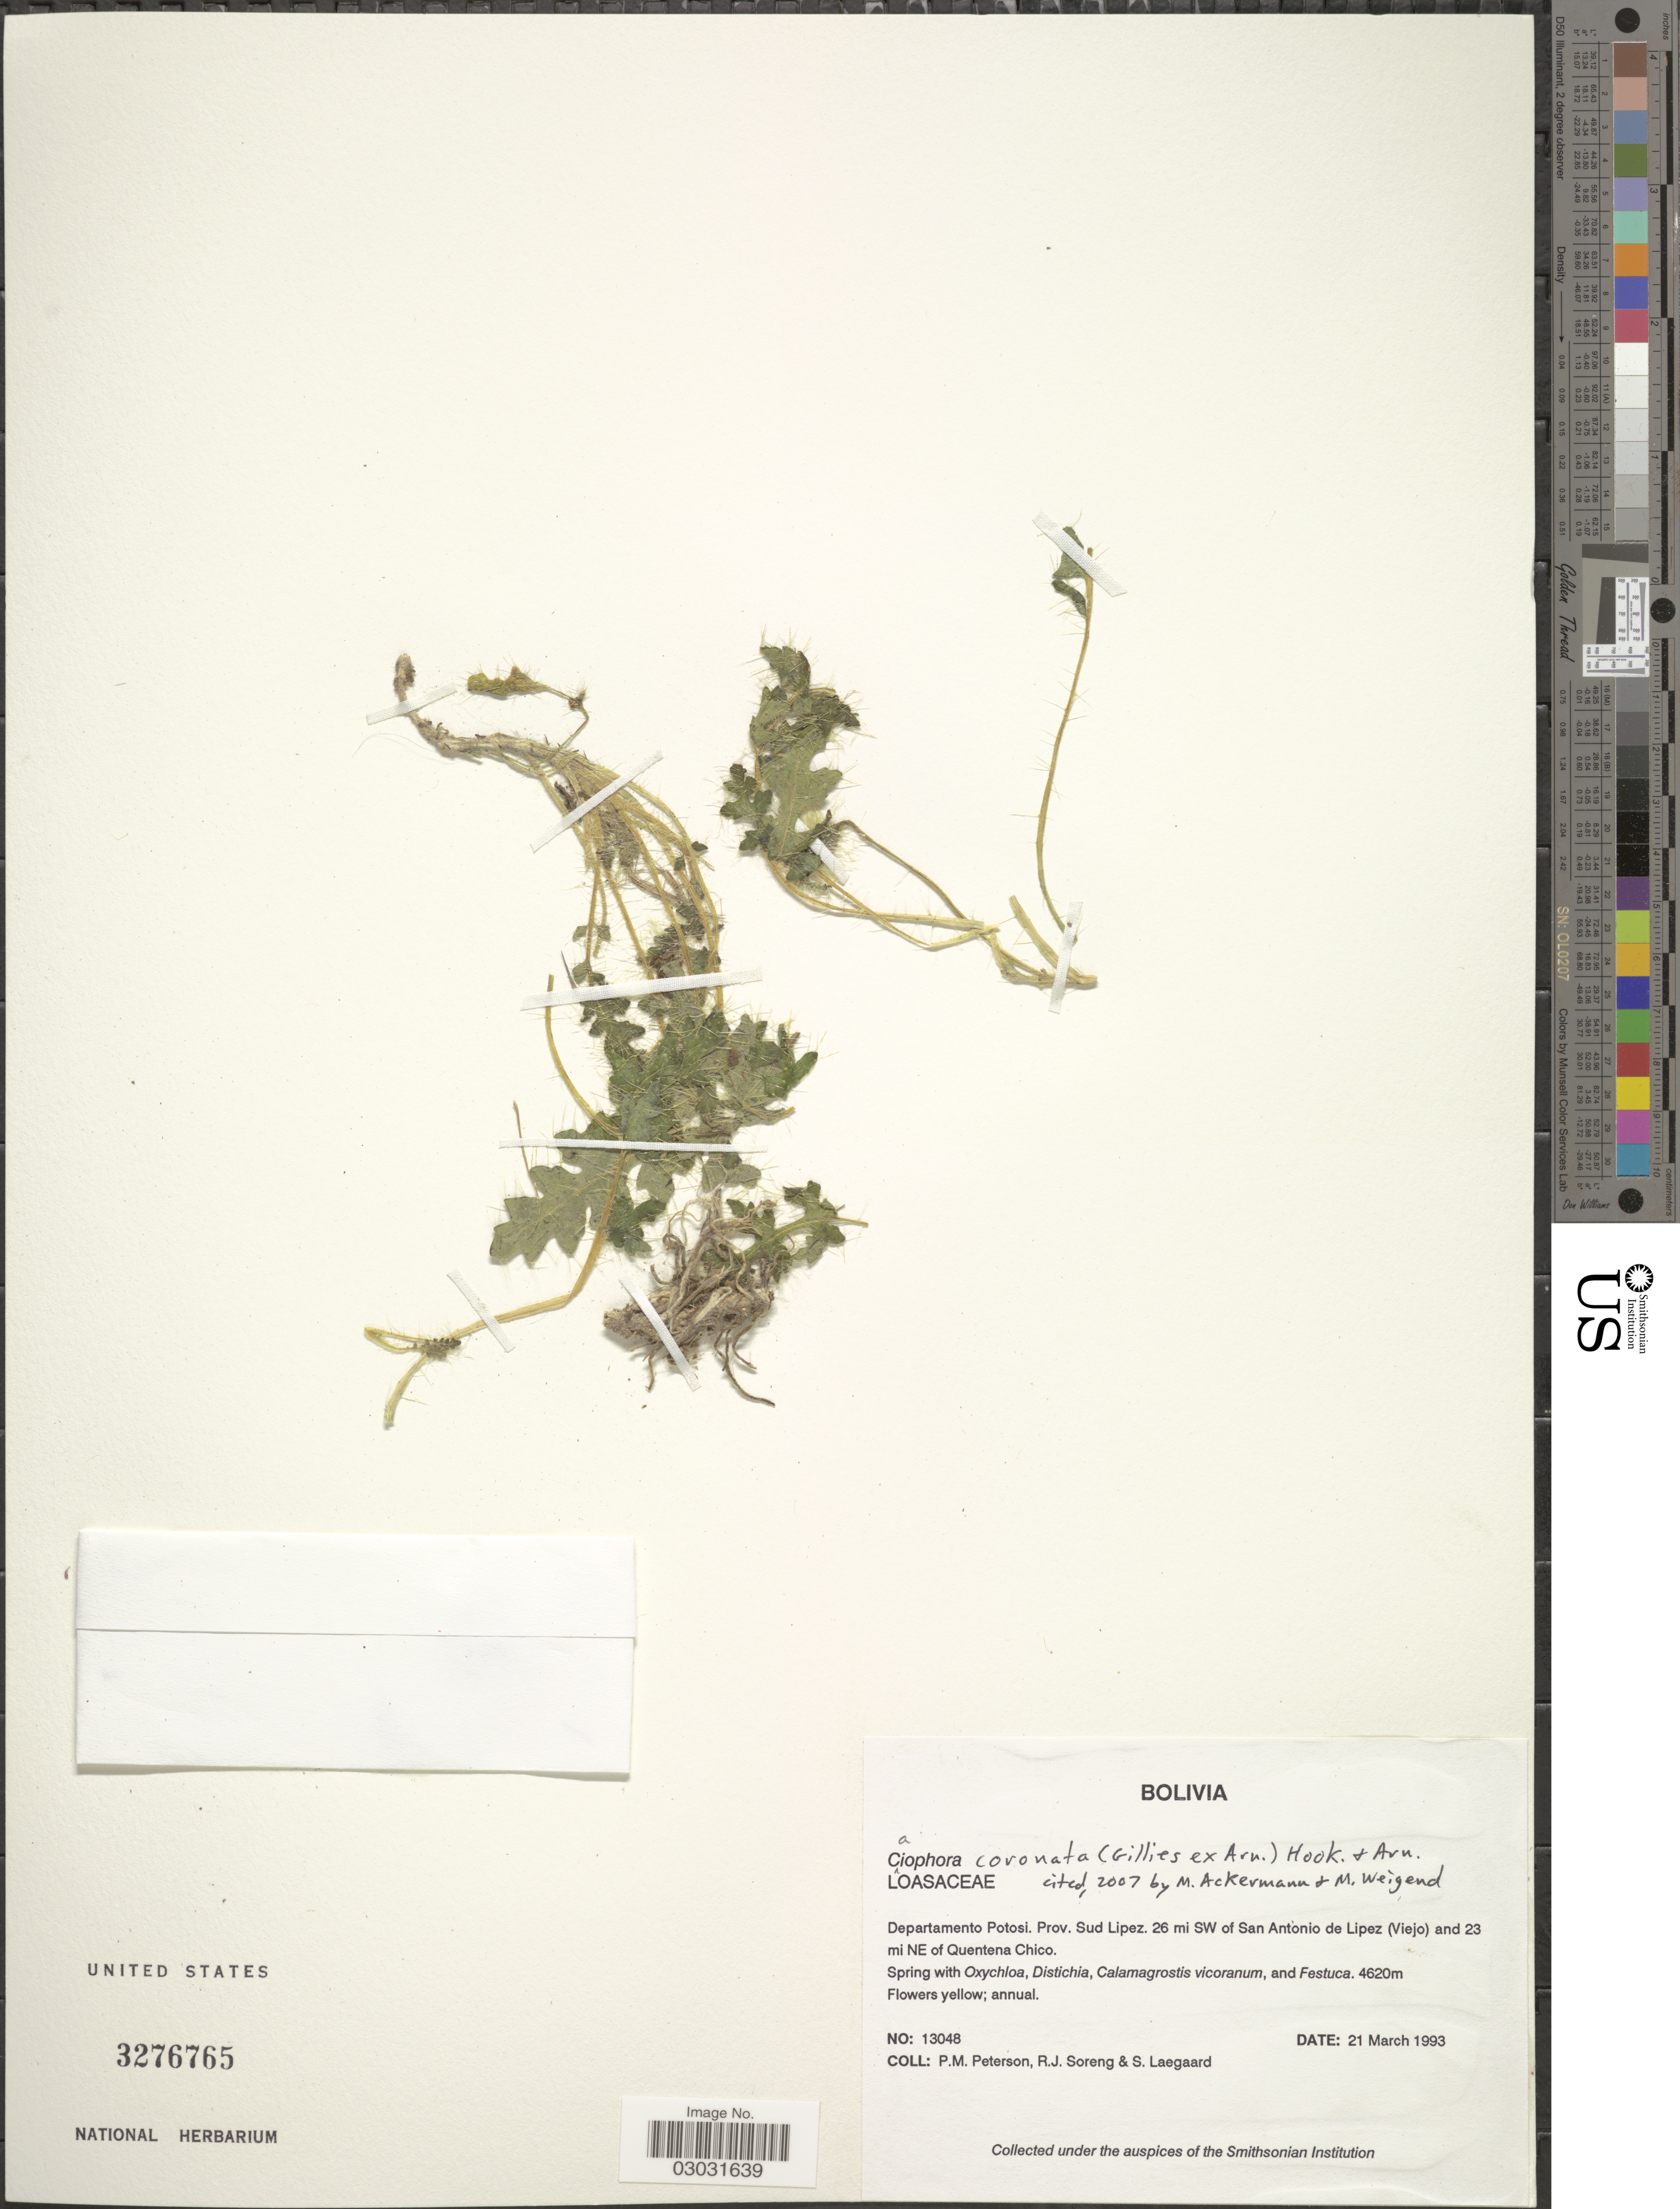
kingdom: Plantae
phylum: Tracheophyta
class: Magnoliopsida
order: Cornales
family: Loasaceae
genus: Caiophora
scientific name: Caiophora coronata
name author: (Gillies ex Arn.) Hook. & Arn.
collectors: P. M. Peterson, R. J. Soreng & S. Lægaard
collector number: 13048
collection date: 1993-03-21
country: Bolivia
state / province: Potosi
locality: Departamento Potosi. Prov. Sud Lipez. 26 mi SW of San Antonio de Lipez (Viejo) and 23 mi NE of Quentena Chico.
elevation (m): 4620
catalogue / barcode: US 3276765